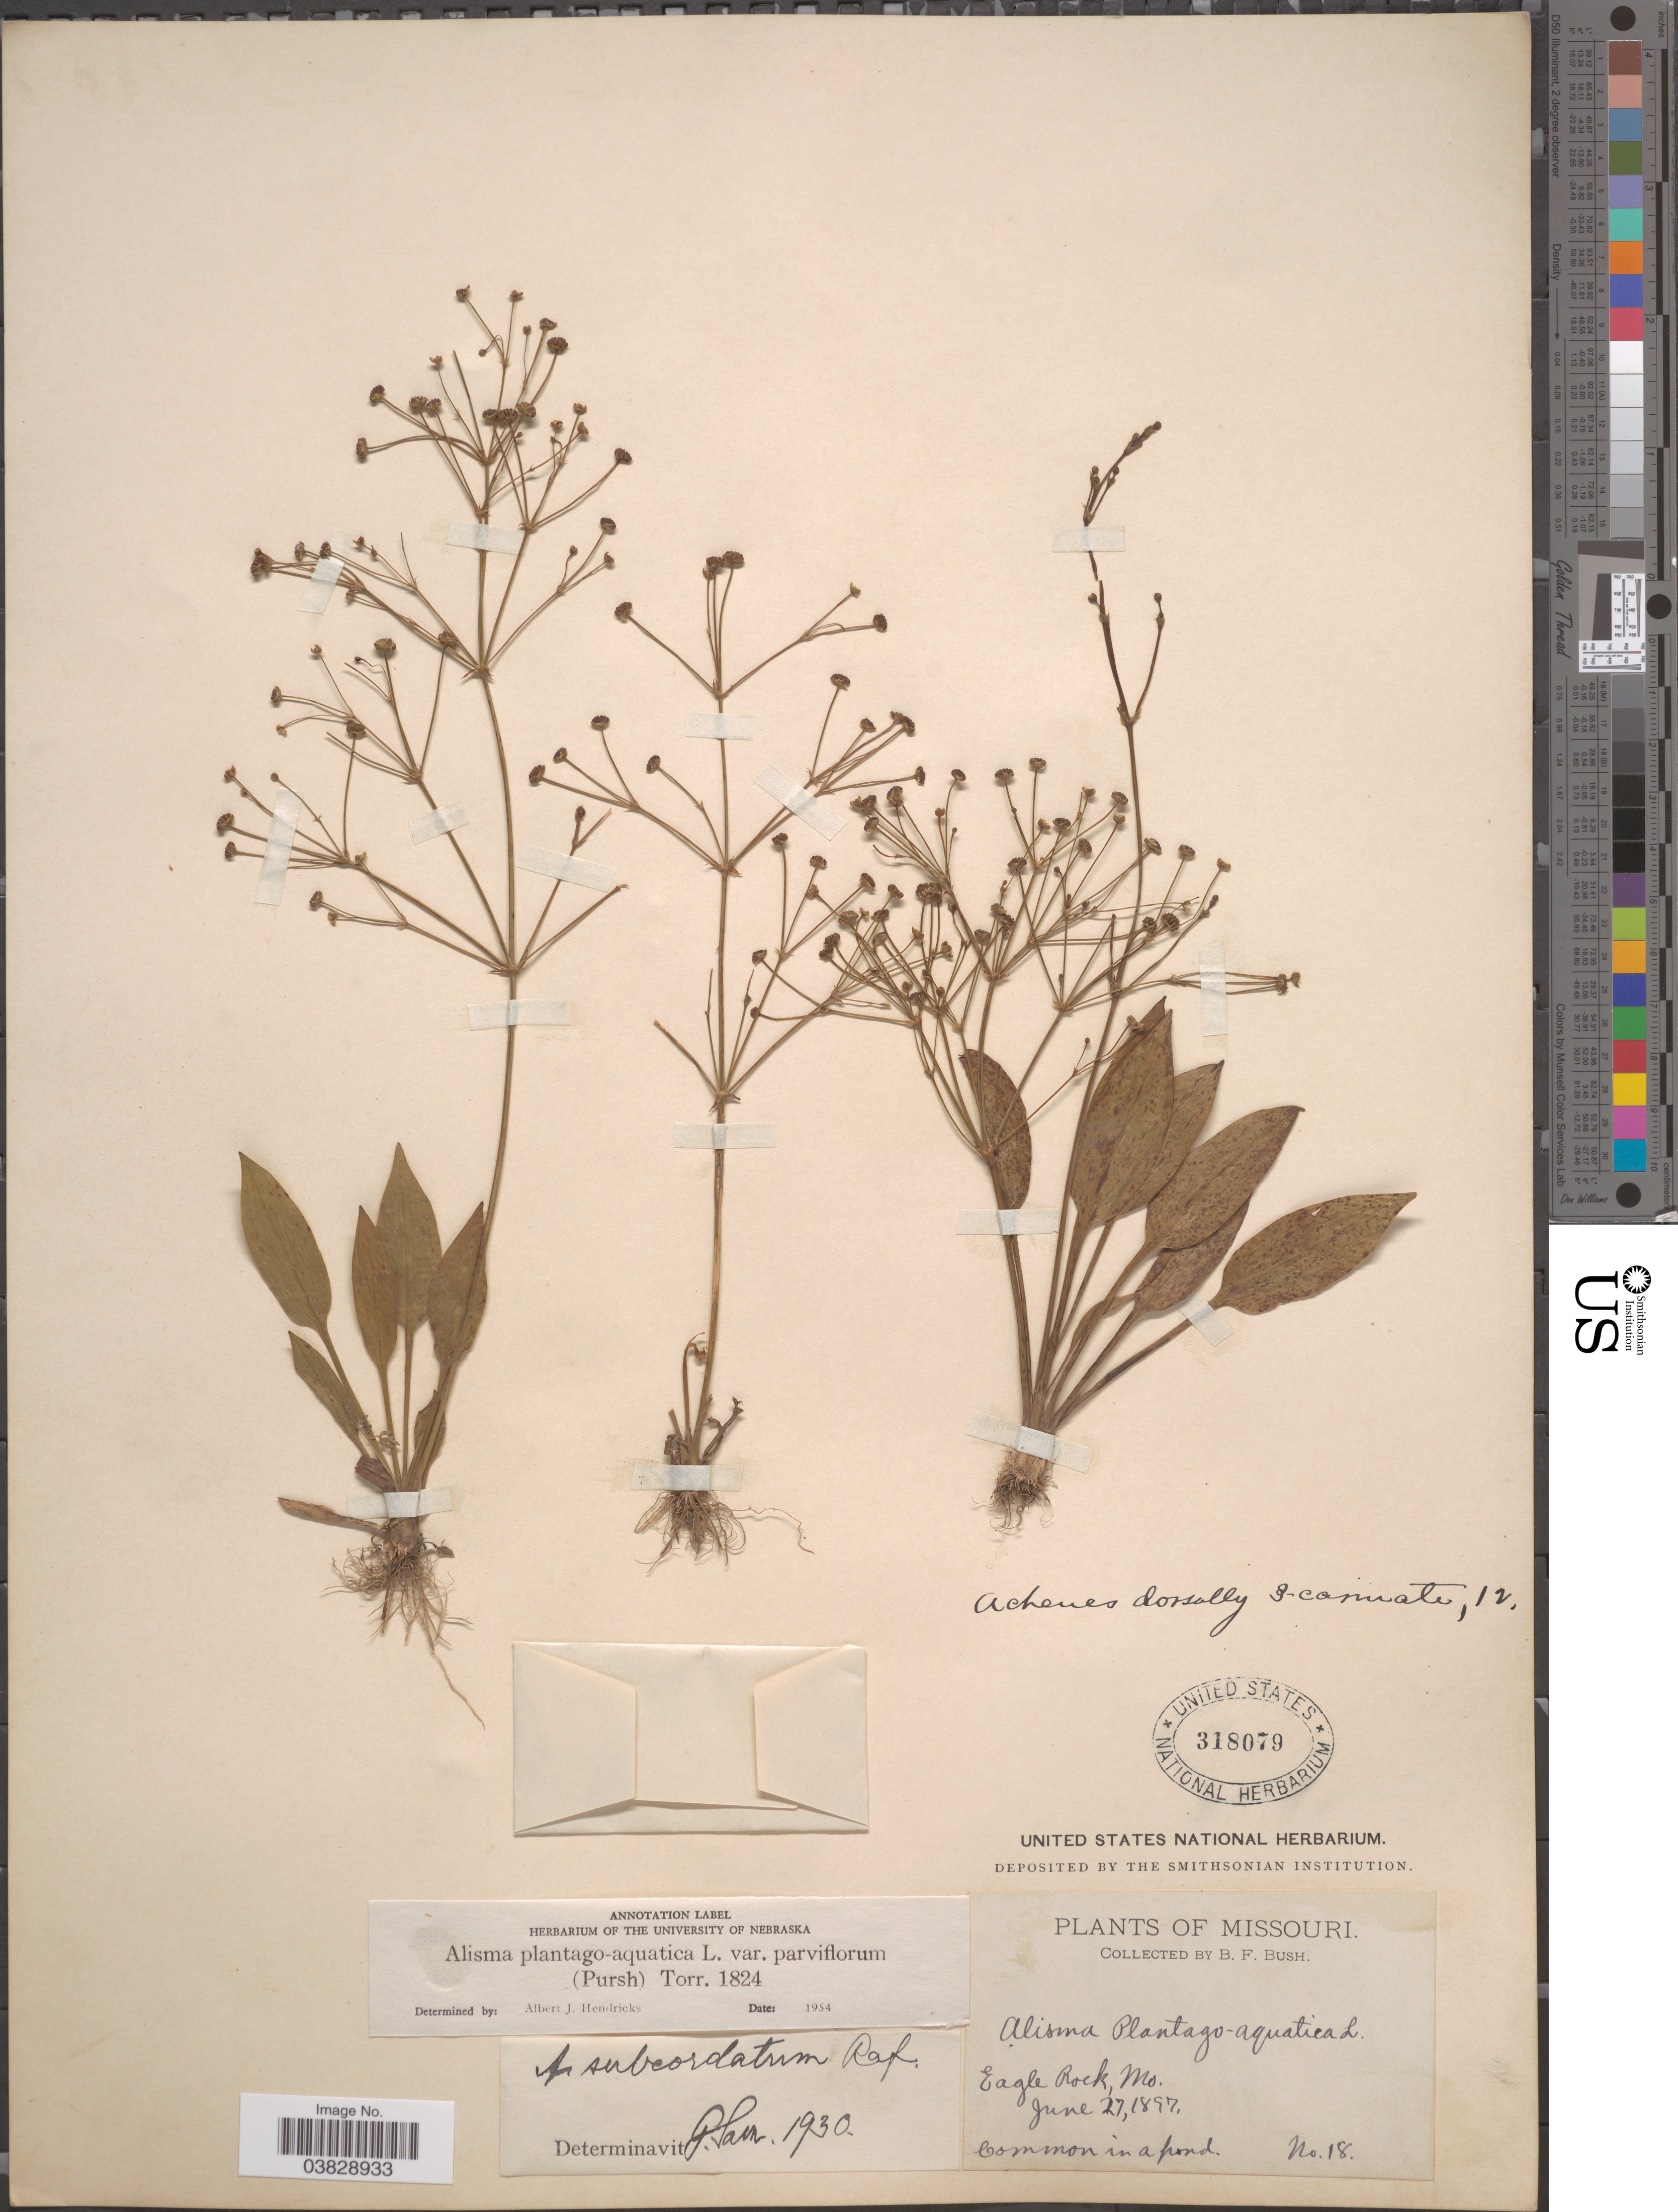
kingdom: Plantae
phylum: Tracheophyta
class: Liliopsida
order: Alismatales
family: Alismataceae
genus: Alisma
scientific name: Alisma plantago-aquatica var. parviflorum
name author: (Pursh) Torr.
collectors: B. F. Bush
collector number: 18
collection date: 1897-06-27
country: United States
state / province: Missouri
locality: Eagle Rock.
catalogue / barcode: US 318079